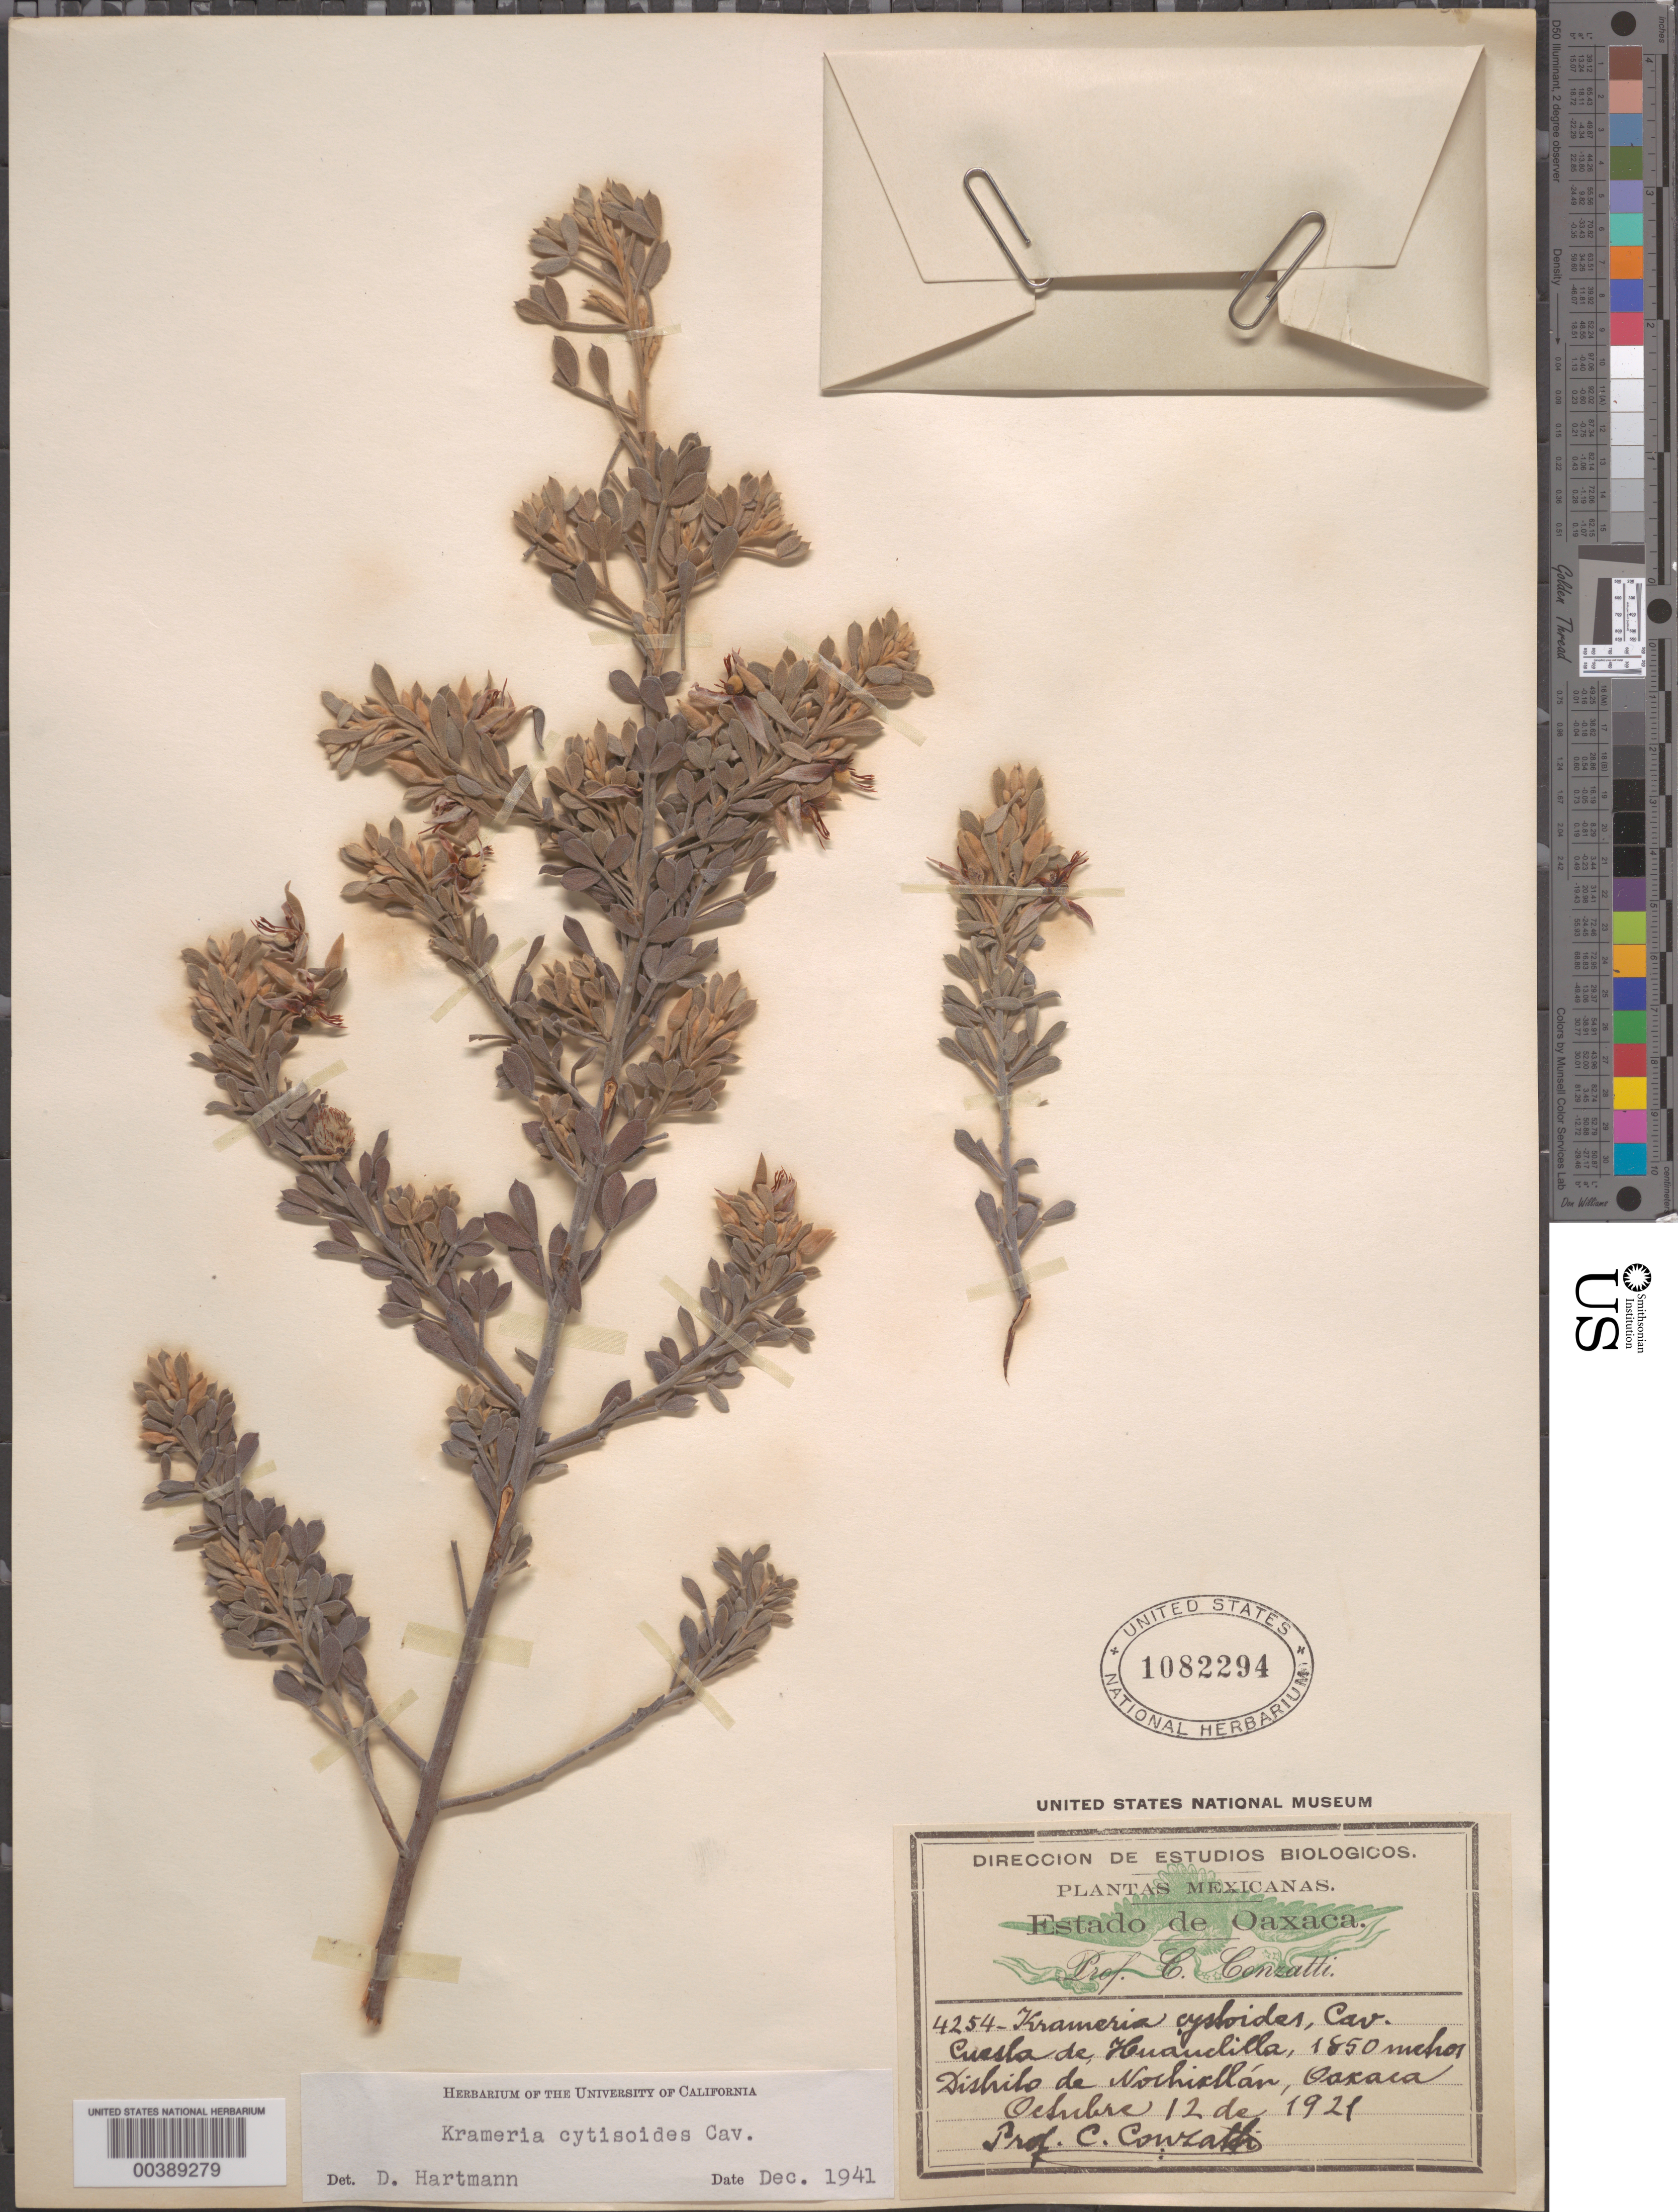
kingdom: Plantae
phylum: Tracheophyta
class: Magnoliopsida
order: Zygophyllales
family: Krameriaceae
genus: Krameria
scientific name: Krameria cytisoides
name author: Cav.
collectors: C. Conzatti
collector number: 4254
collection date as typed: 12 Oct 1921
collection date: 1921-10-12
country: Mexico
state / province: Oaxaca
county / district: Asunción Nochixtlán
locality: Nochictlan mun. (?), cuesta de huandilla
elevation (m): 1850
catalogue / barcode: US 1082294